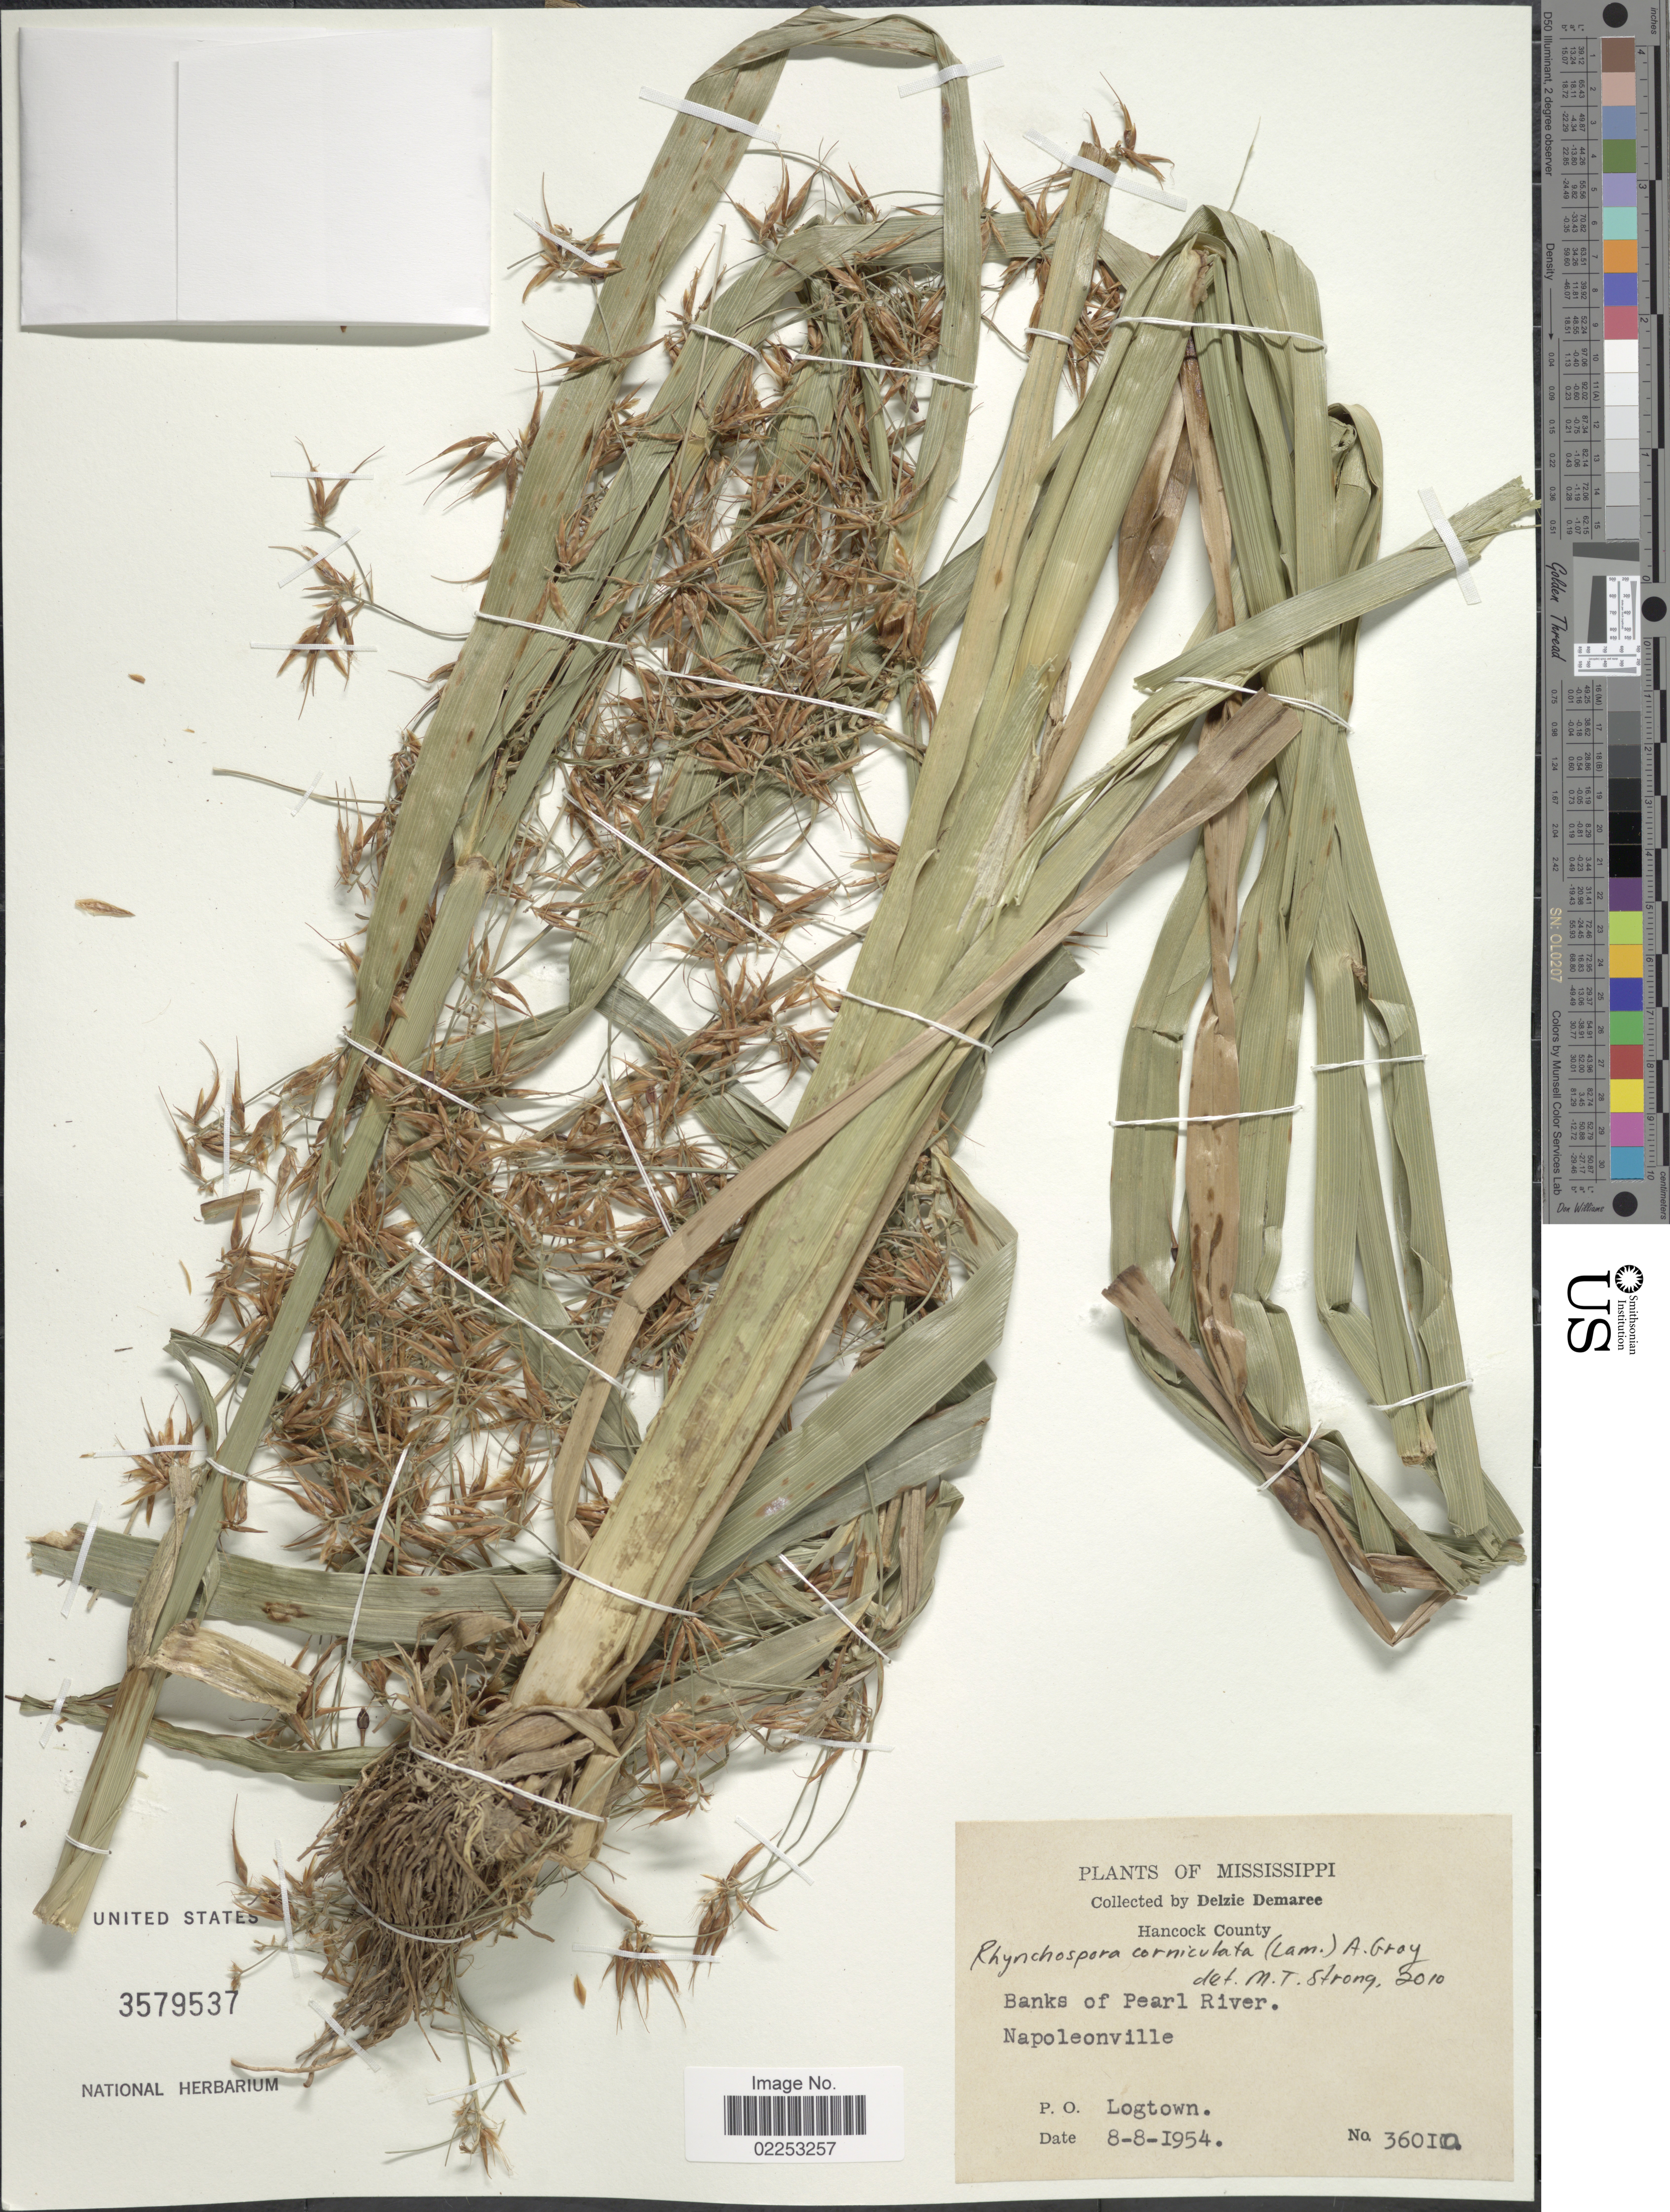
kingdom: Plantae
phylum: Tracheophyta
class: Liliopsida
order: Poales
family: Cyperaceae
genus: Rhynchospora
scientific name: Rhynchospora corniculata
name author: (Lam.) A. Gray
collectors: D. Demaree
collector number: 36010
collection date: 1954-08-08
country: United States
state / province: Mississippi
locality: Banks of Pearl River. Napoleonville. Hancock County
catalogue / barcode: US 3579537